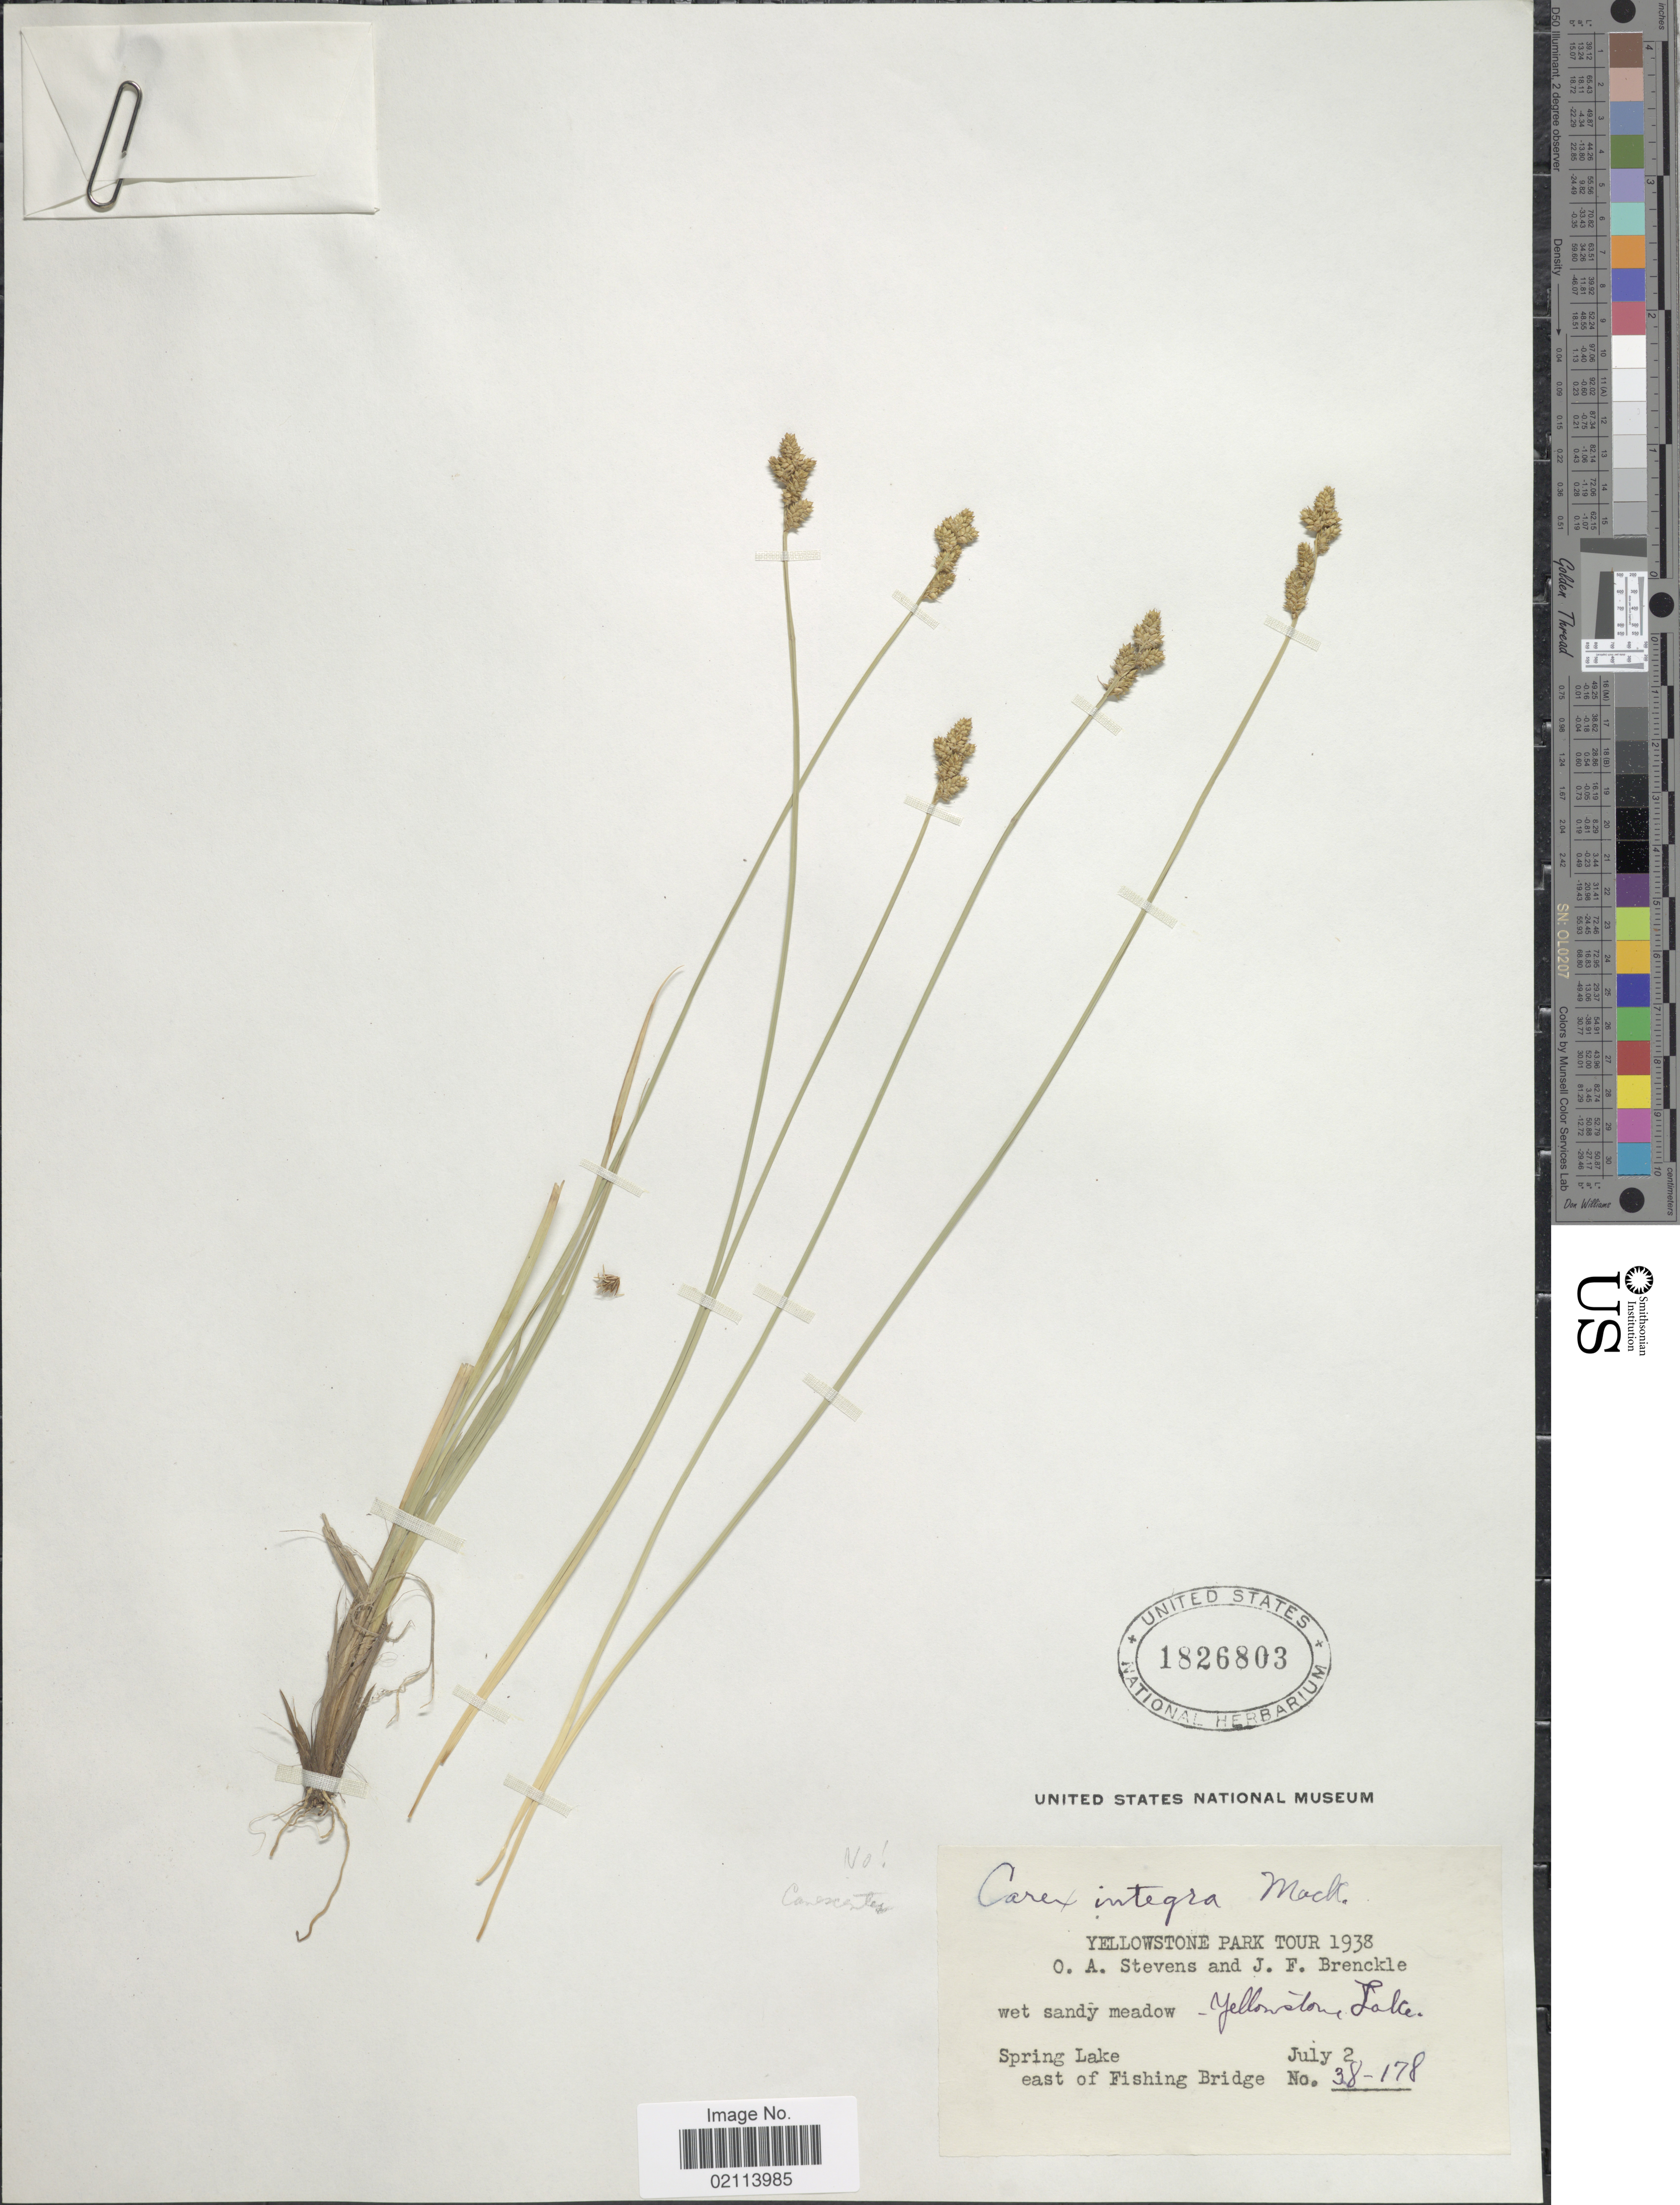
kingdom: Plantae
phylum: Tracheophyta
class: Liliopsida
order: Poales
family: Cyperaceae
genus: Carex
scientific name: Carex integra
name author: Mack.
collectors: O. A. Stevens & J. Brenckle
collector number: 38-178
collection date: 1938-07-02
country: United States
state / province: Wyoming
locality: Yellowstone Park, wet sandy meadow, Yellowstone Lake, Spring Lake, east of Fishing Bridge.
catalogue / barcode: US 1826803